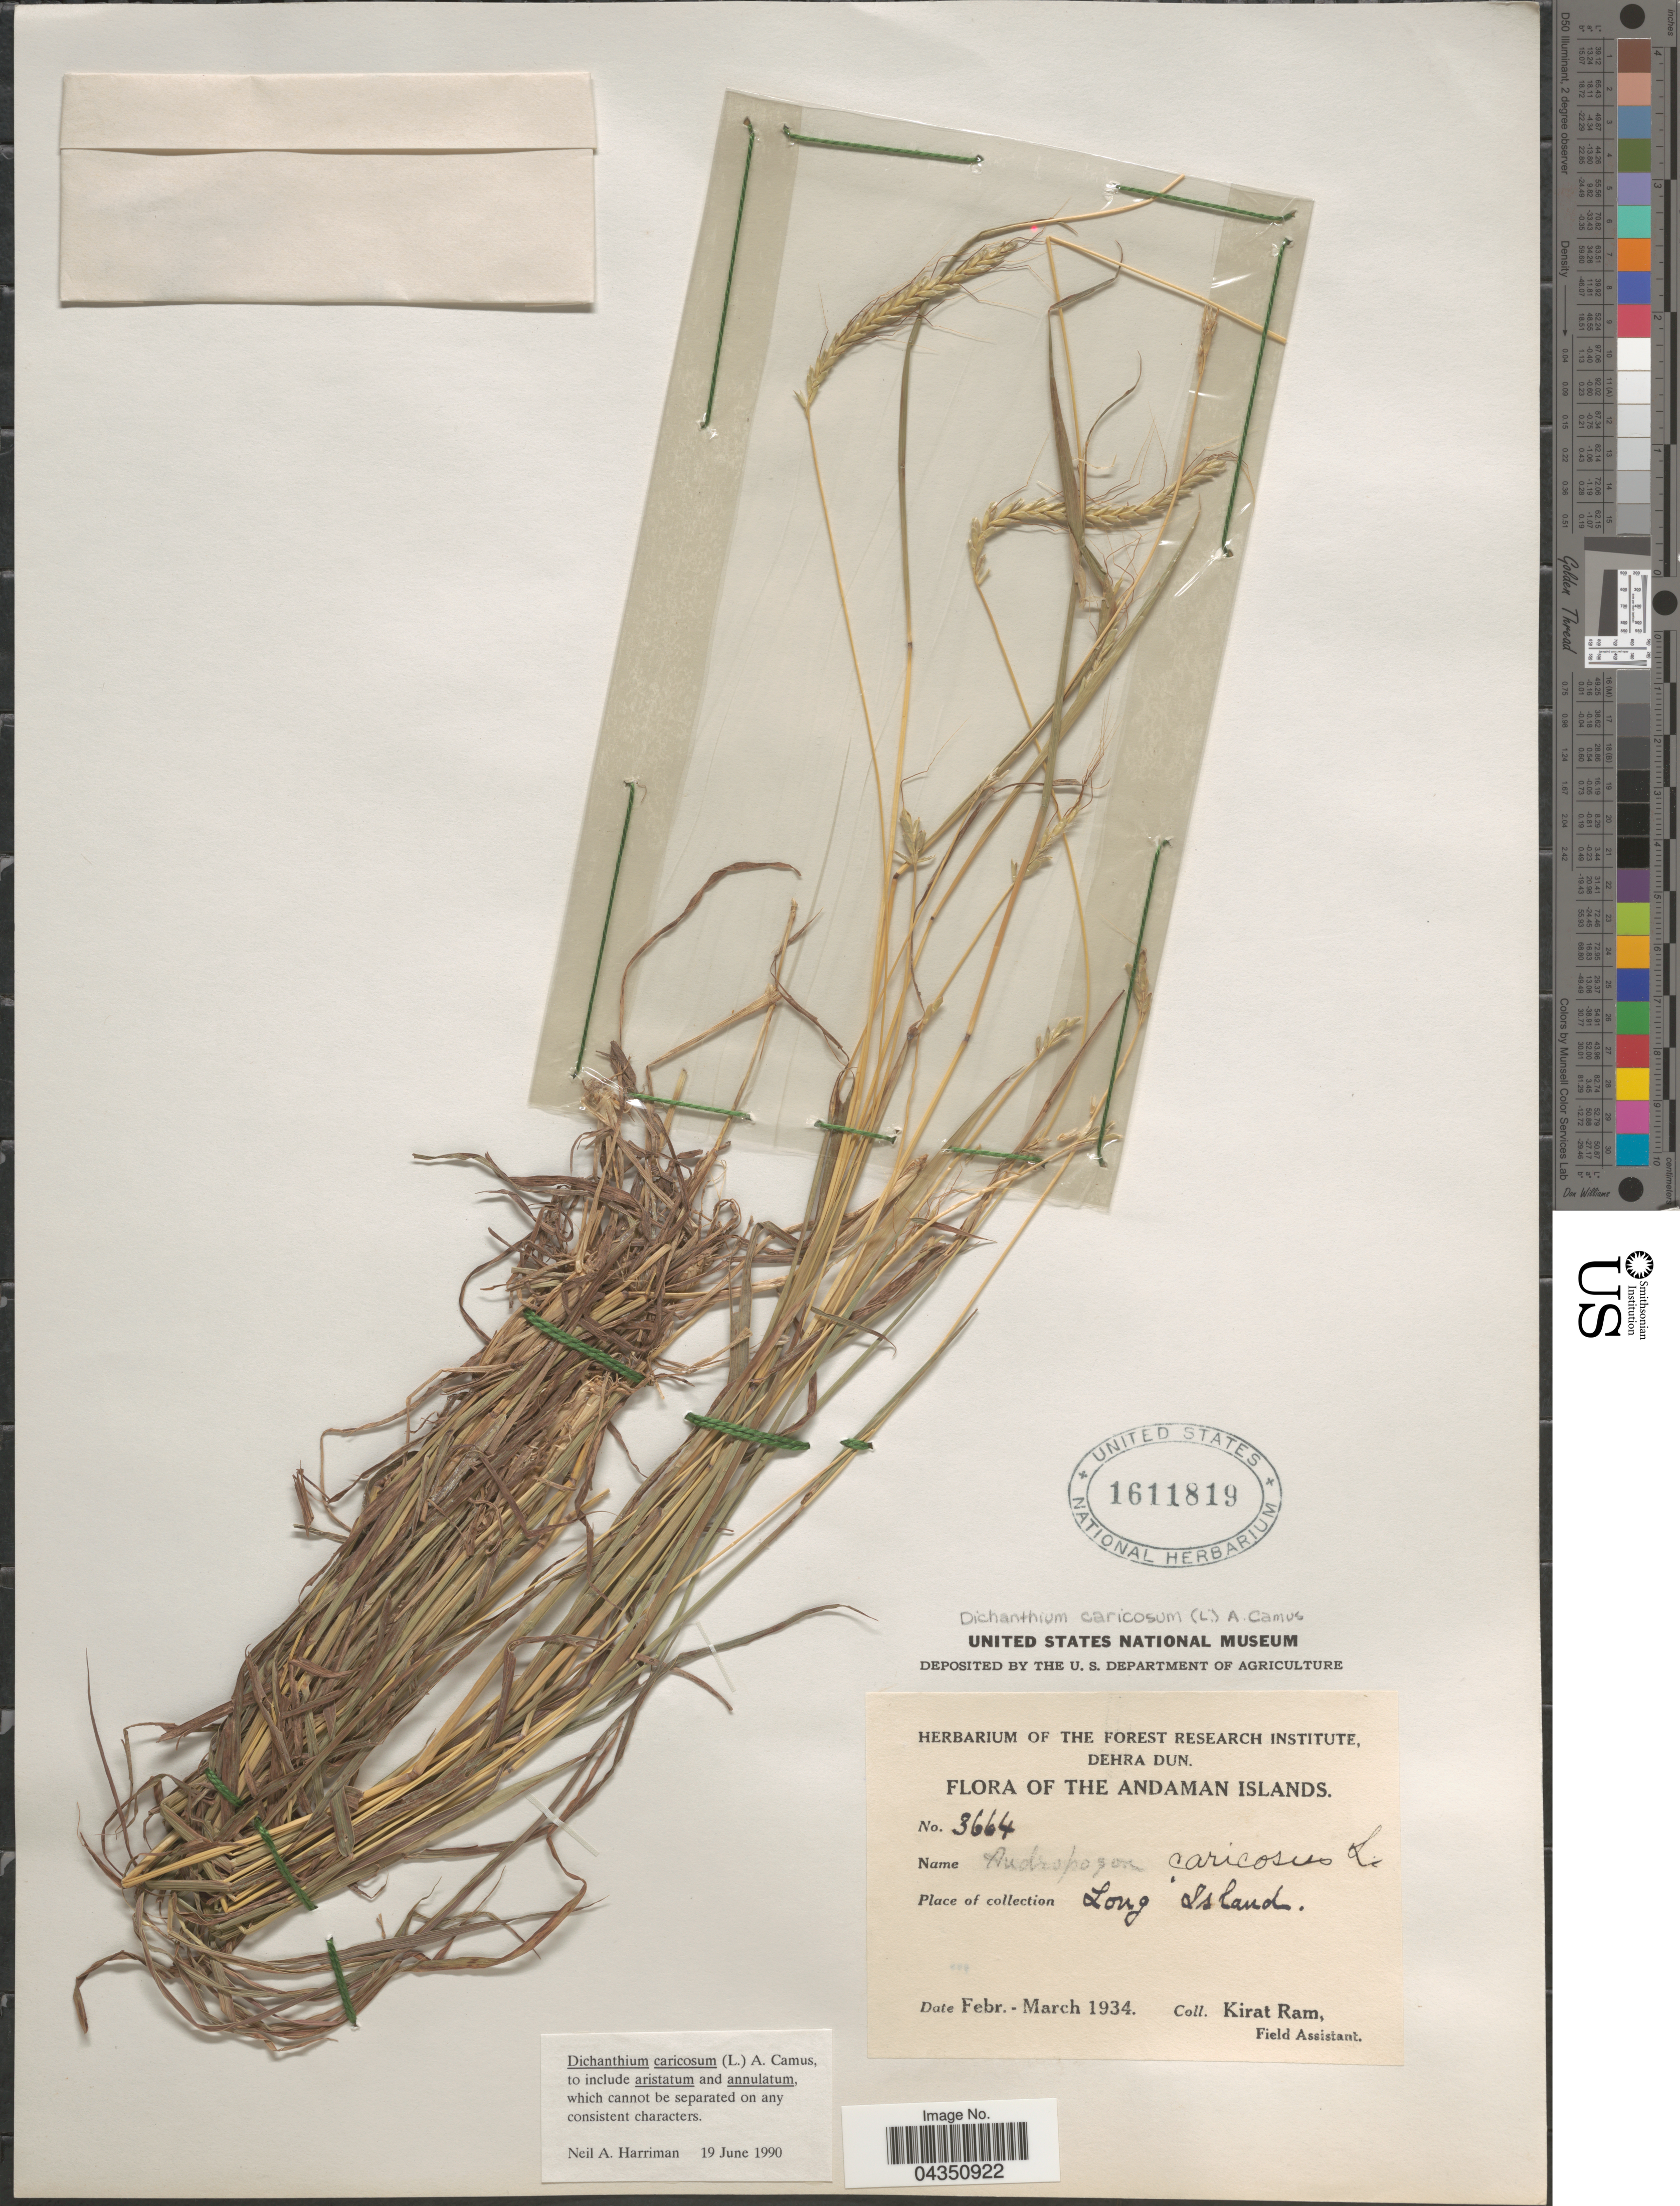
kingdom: Plantae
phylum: Tracheophyta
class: Liliopsida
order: Poales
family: Poaceae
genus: Dichanthium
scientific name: Dichanthium caricosum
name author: (L.) A. Camus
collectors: K. Ram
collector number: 3664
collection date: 1934-02/1934-03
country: India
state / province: Andaman and Nicobar Islands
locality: Andaman Islands. Long Island.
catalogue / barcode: US 1611819